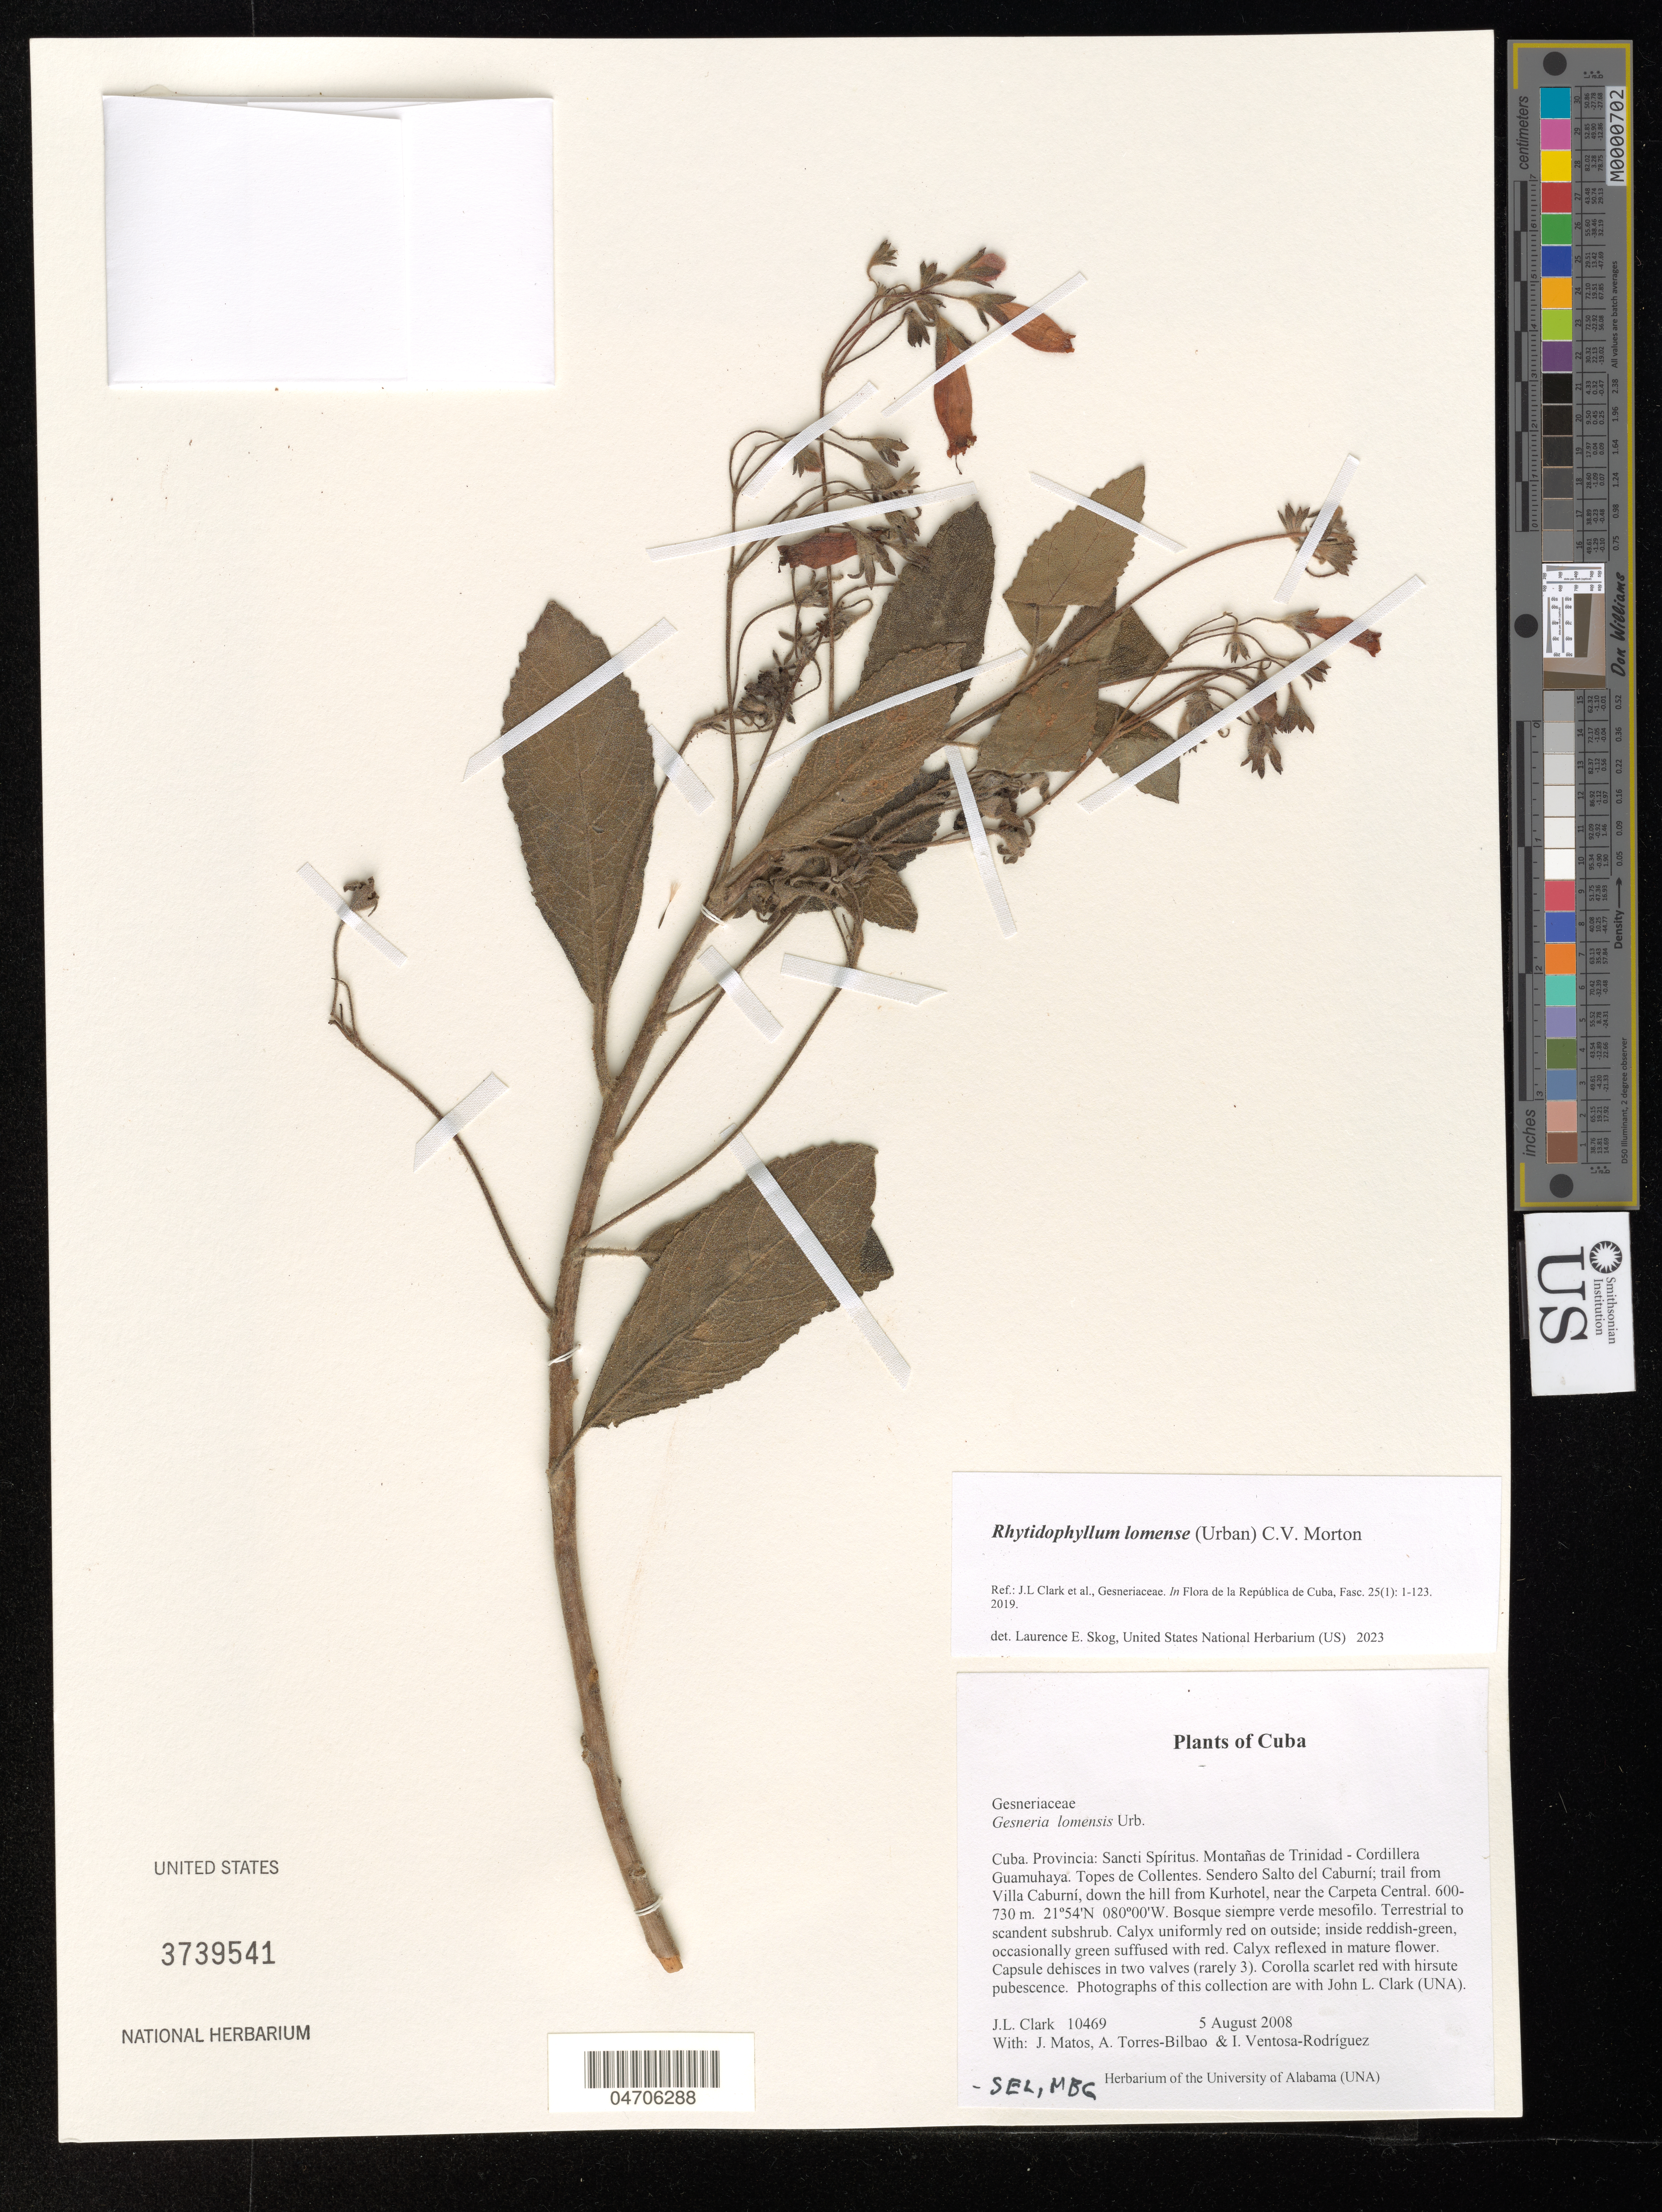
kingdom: Plantae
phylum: Tracheophyta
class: Magnoliopsida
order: Lamiales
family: Gesneriaceae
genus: Gesneria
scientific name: Gesneria lomensis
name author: Urb.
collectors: J. L. Clark, J. Matos, A. Torres-Bilbao & I. Ventosa-Rodríquez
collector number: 10469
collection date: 2008-08-05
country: Cuba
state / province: Sancti Spíritus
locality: Montañas de Trinidad - Cordillera Guamuhaya. Topes de Collentes. Sendero Salto del Caburní; trail from Villa Caburní, down the hill from Kurhotel, near the Carpeta Central.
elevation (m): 600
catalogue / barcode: US 3739541